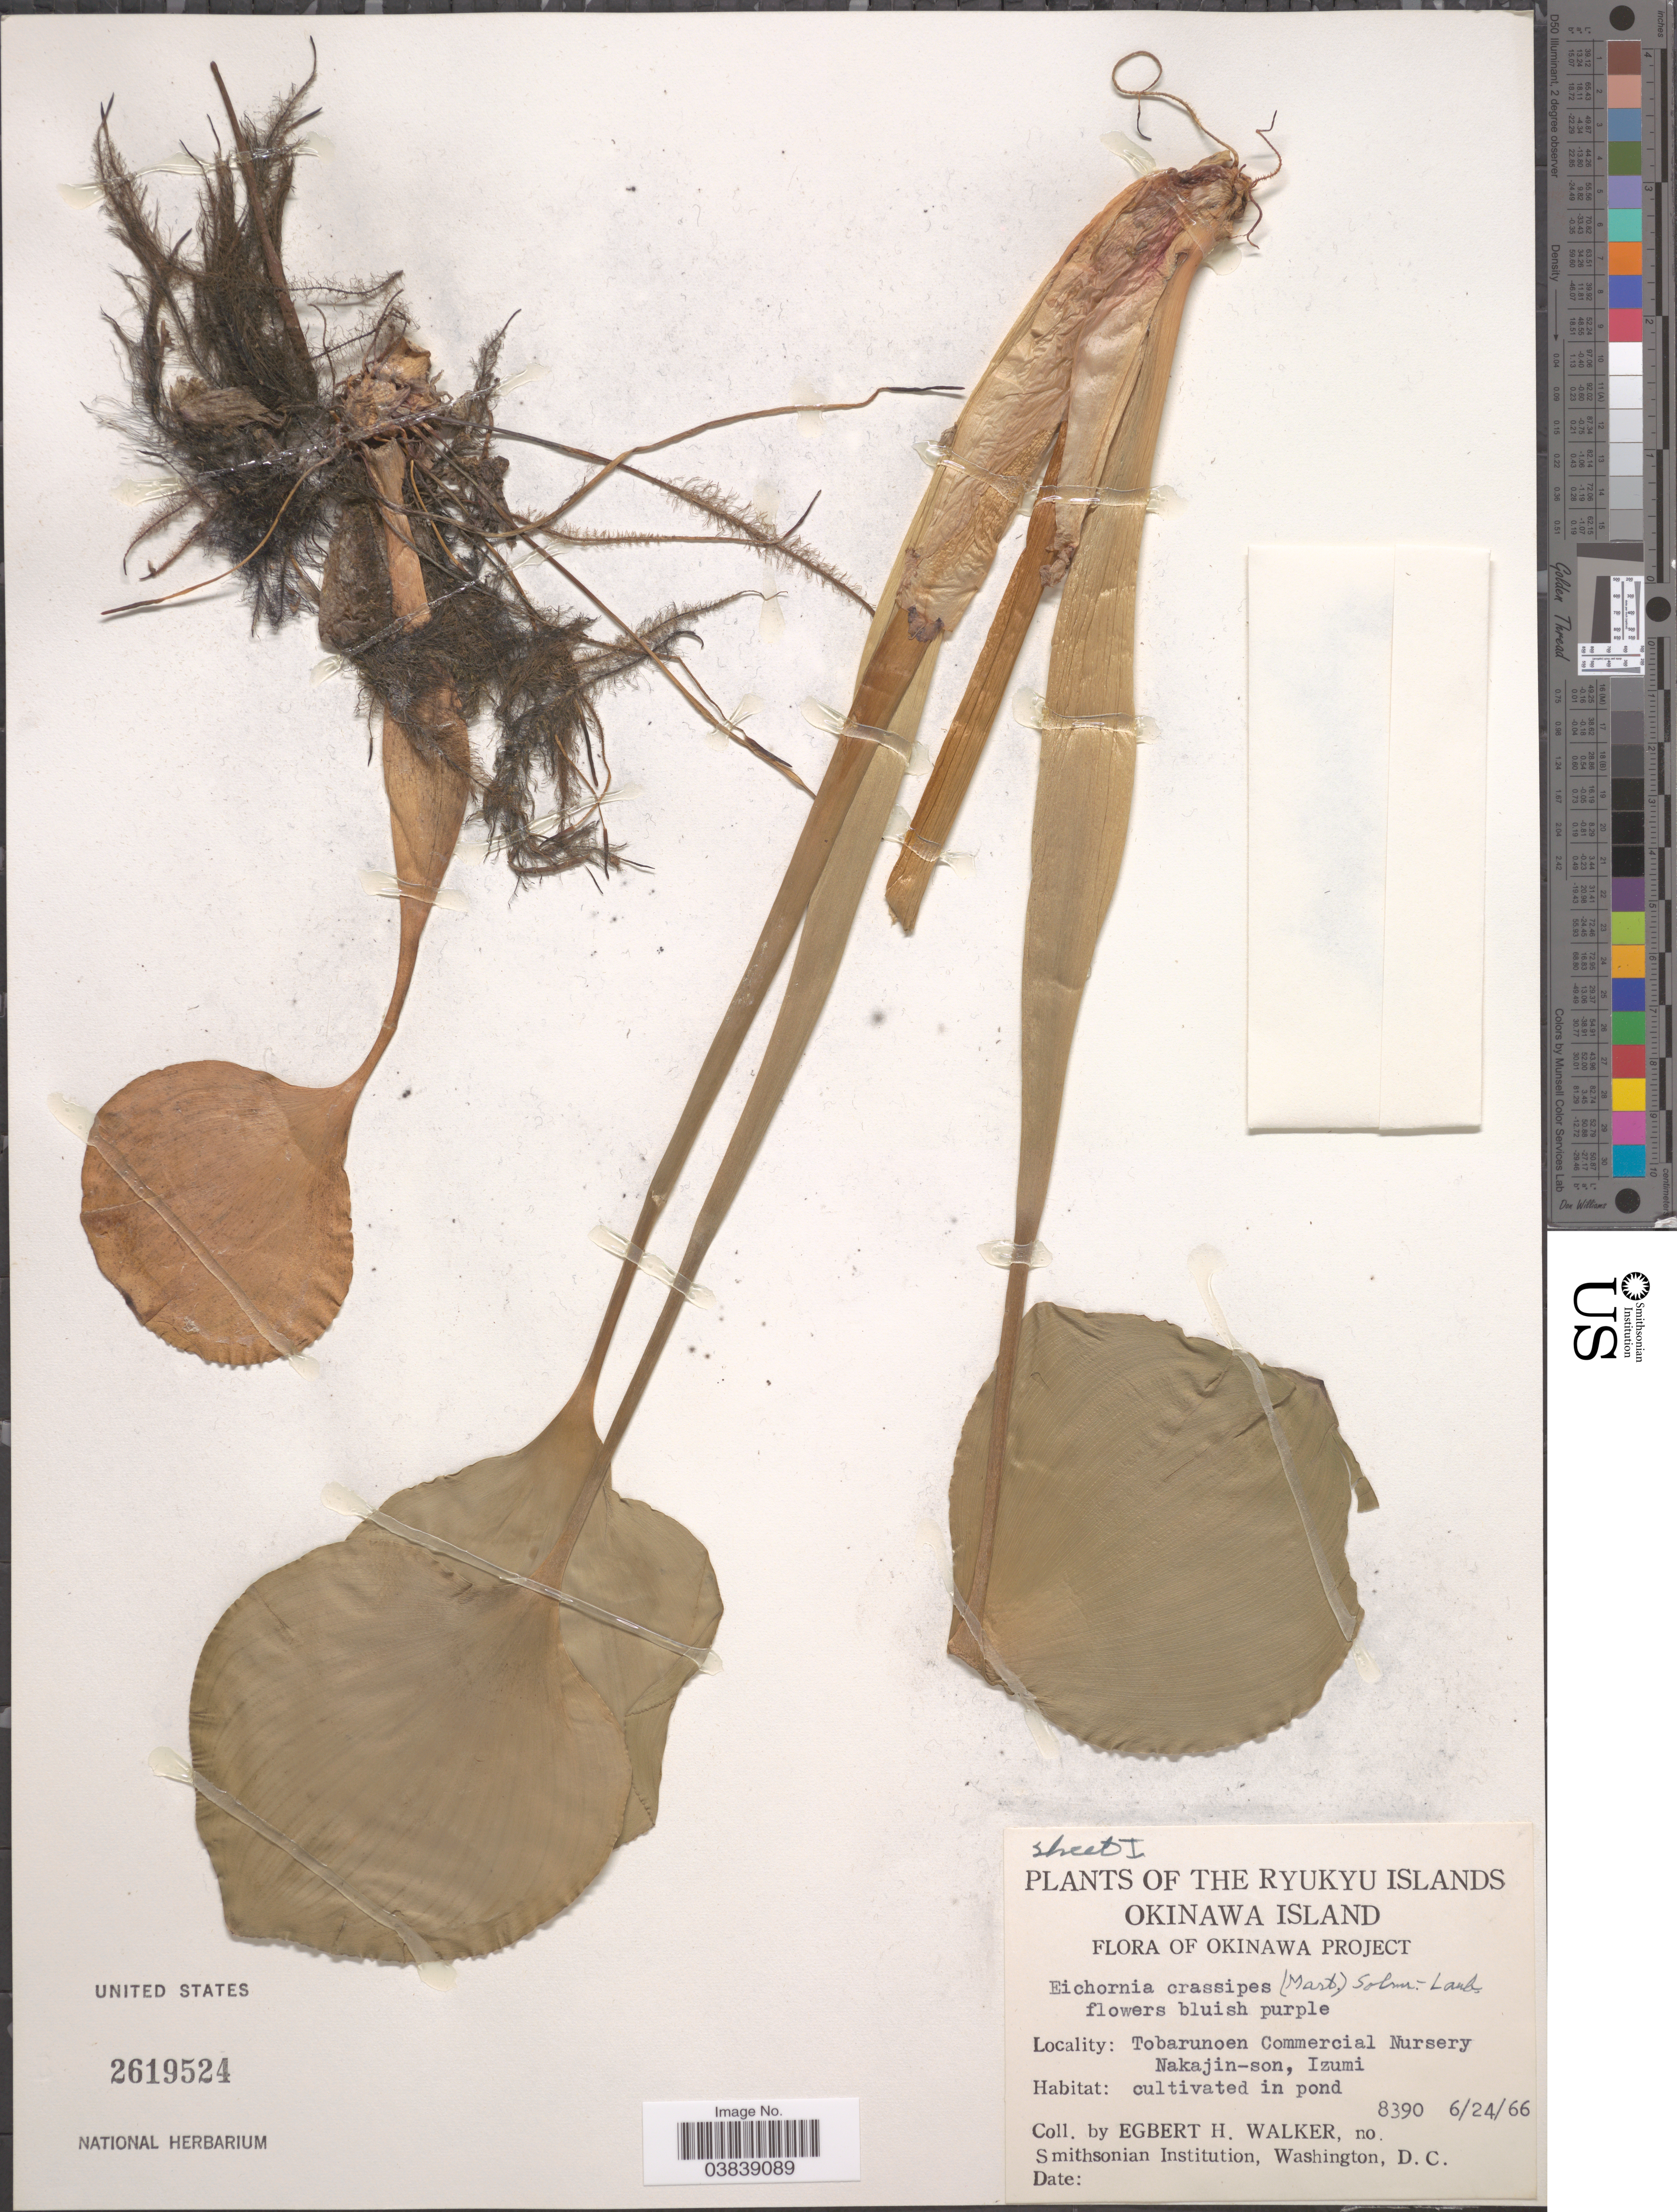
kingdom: Plantae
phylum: Tracheophyta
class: Liliopsida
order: Commelinales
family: Pontederiaceae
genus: Eichhornia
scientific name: Eichhornia crassipes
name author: (Mart.) Solms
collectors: E. H. Walker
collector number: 8390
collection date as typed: Transcribed d/m/y: 24/6/66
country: Japan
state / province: Okinawa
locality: The Ryukyu Islands. Okinawa Island. Okinawa Project. Tobarunoen Commercial Nursery Nakajin-son, Izumi.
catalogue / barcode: US 2619524